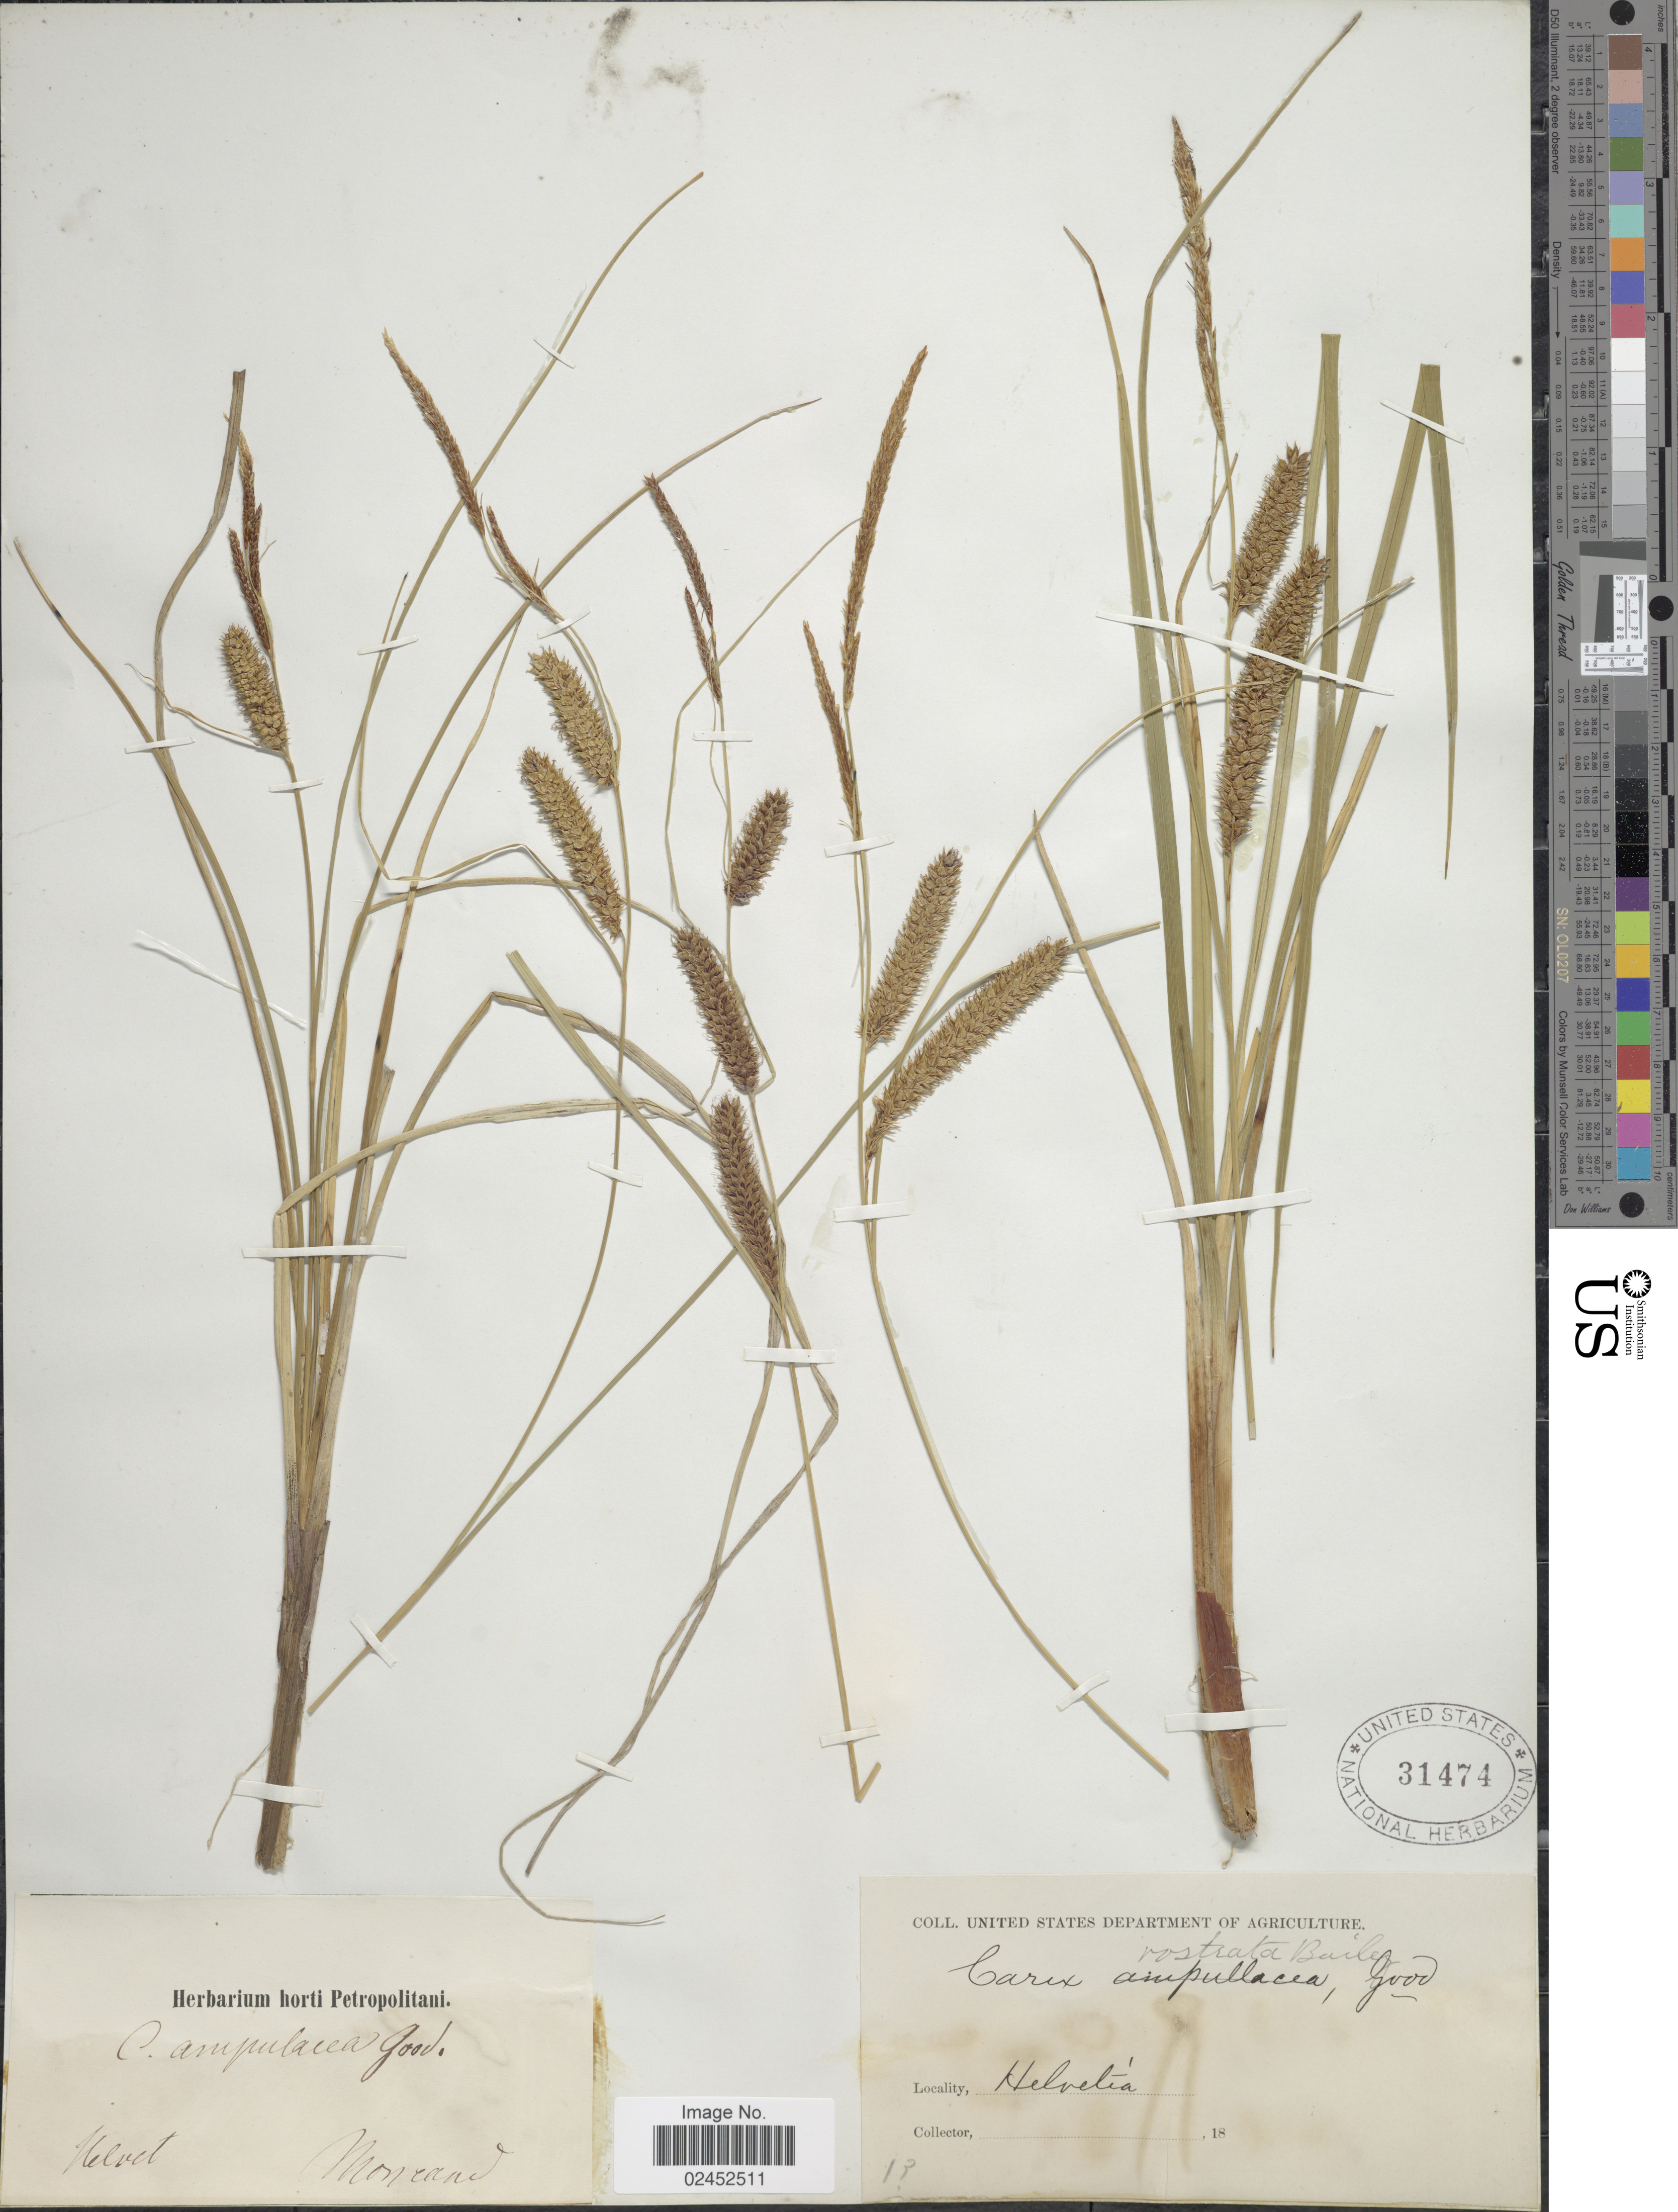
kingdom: Plantae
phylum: Tracheophyta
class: Liliopsida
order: Poales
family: Cyperaceae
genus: Carex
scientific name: Carex rostrata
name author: Stokes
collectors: Moricand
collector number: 1?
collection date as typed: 18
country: Switzerland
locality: Helvetia.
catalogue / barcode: US 31474